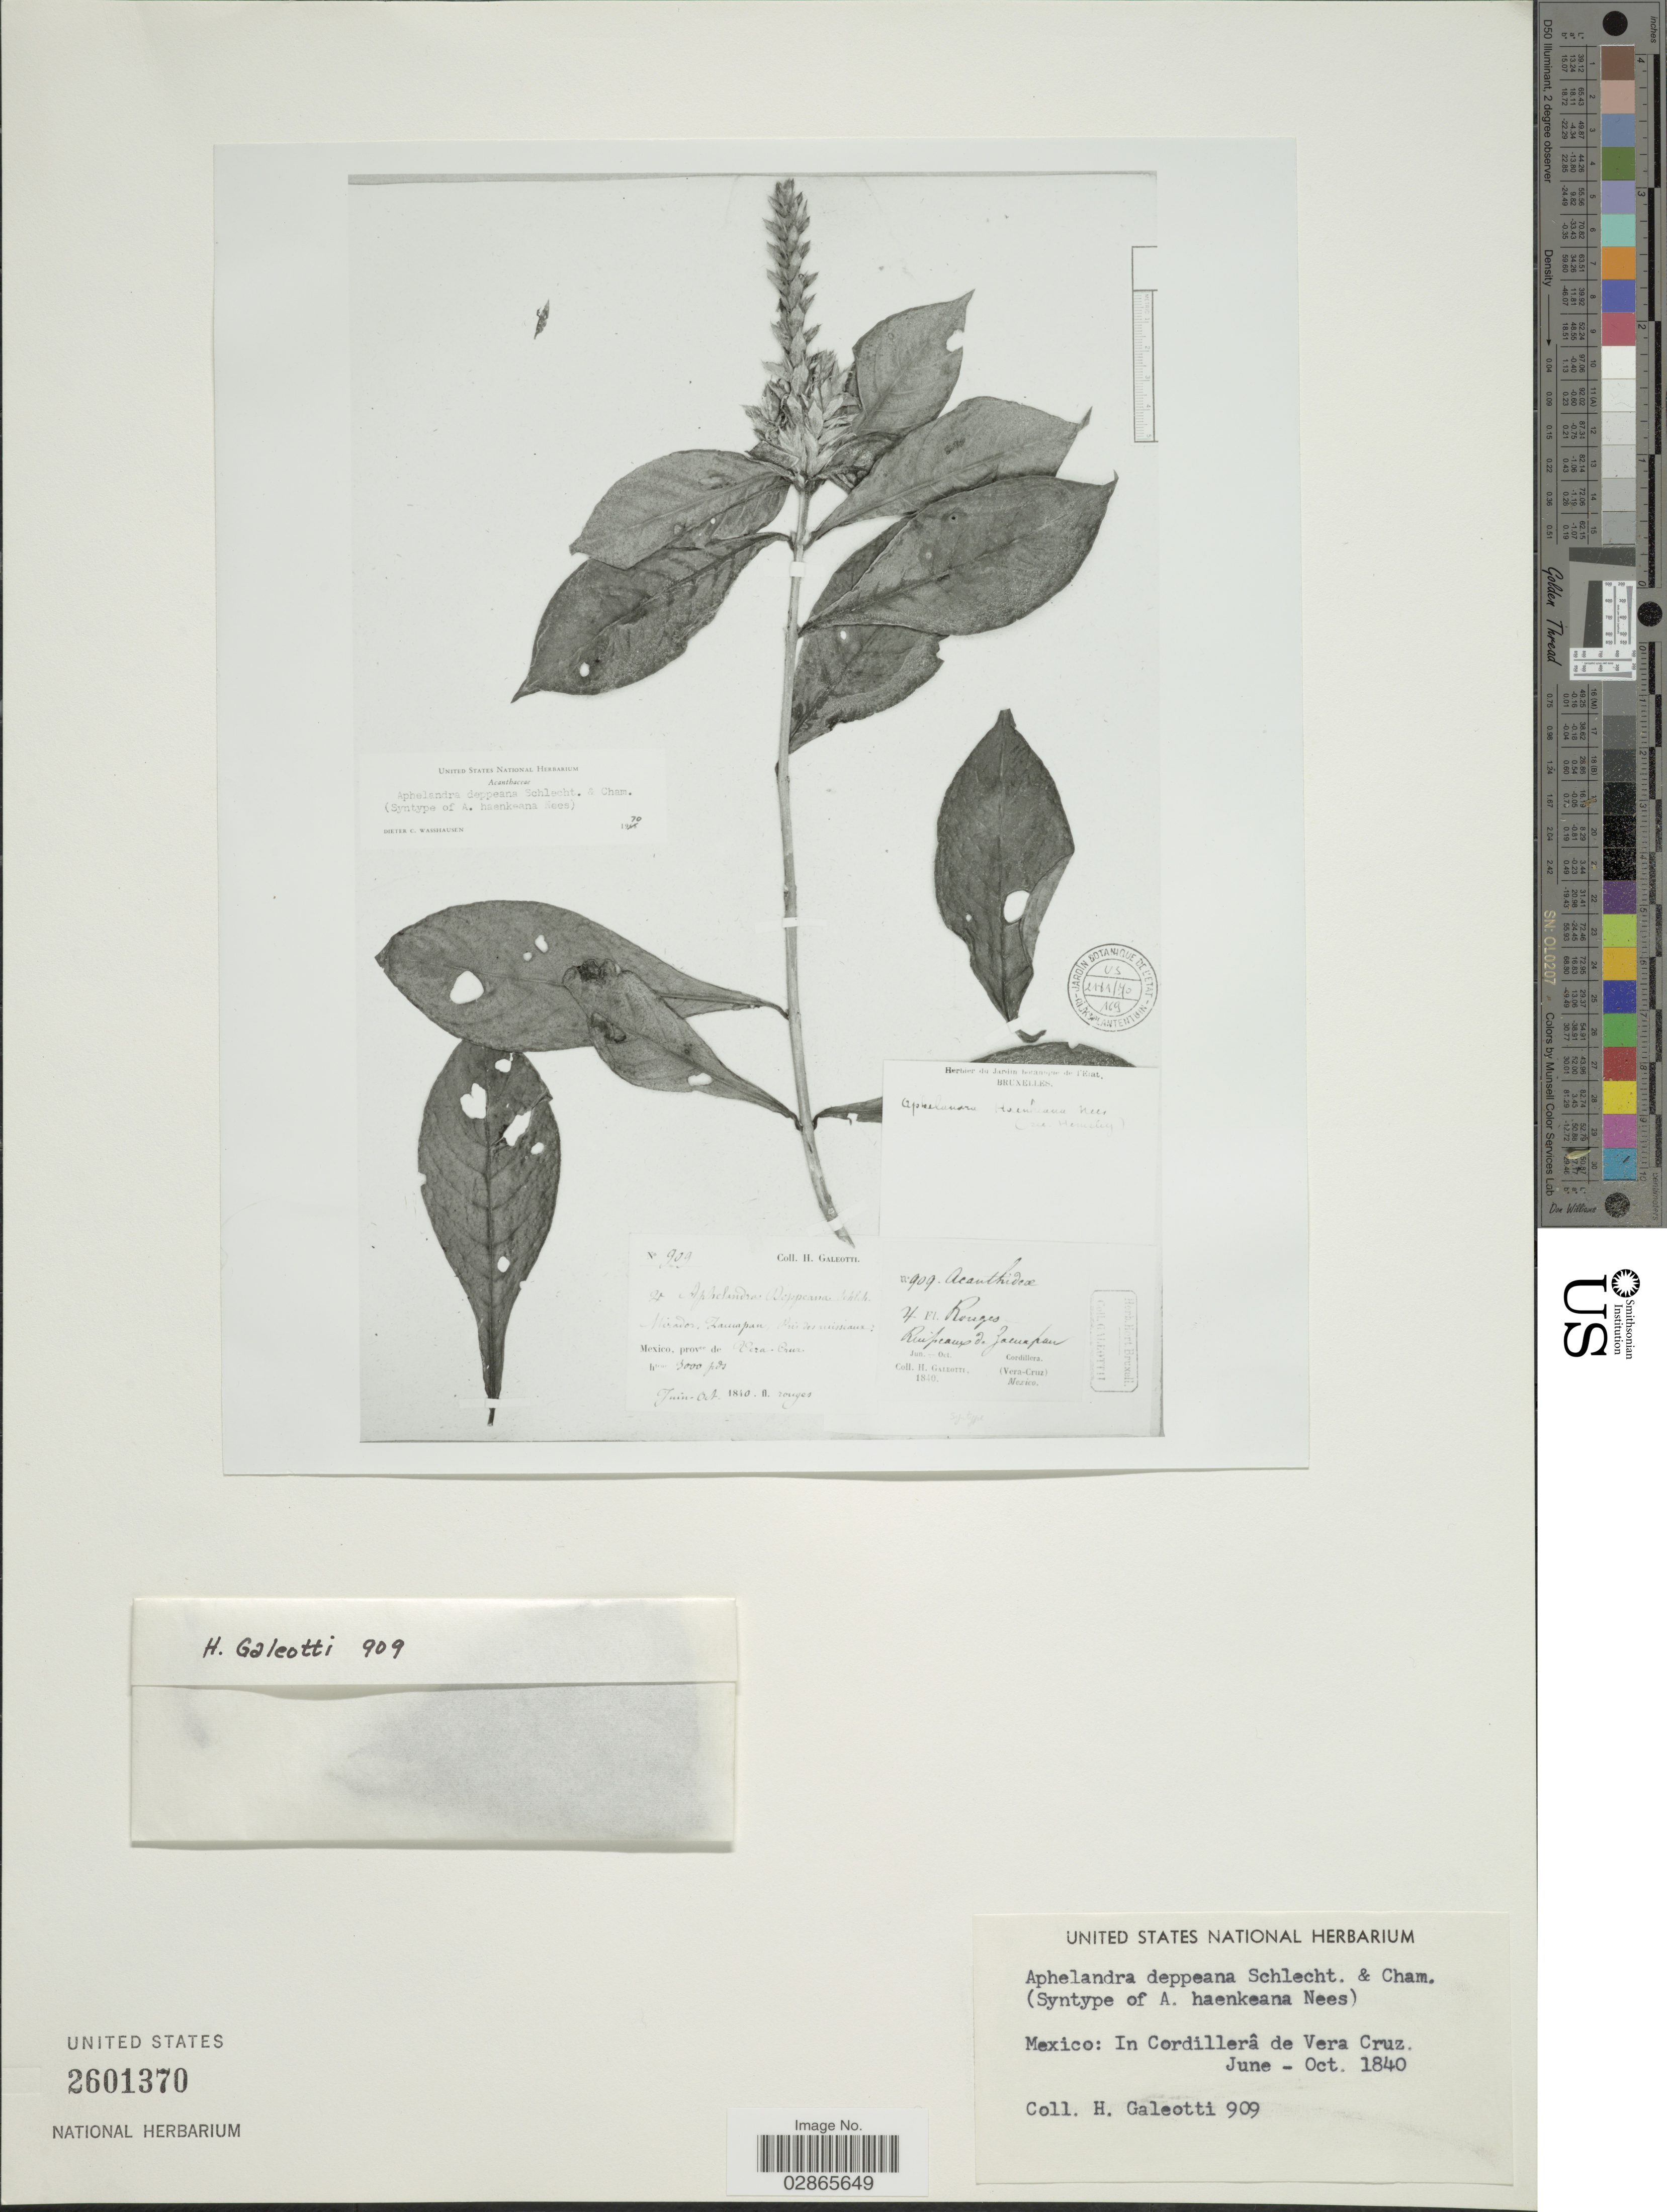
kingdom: Plantae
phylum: Tracheophyta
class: Magnoliopsida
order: Lamiales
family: Acanthaceae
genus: Aphelandra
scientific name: Aphelandra deppeana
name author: Schltdl. & Cham.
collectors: H. G. Galeotti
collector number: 909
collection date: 1840-06/1840-10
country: Mexico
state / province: Veracruz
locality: In Cordillerâ de Vera Cruz.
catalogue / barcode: US 2601370